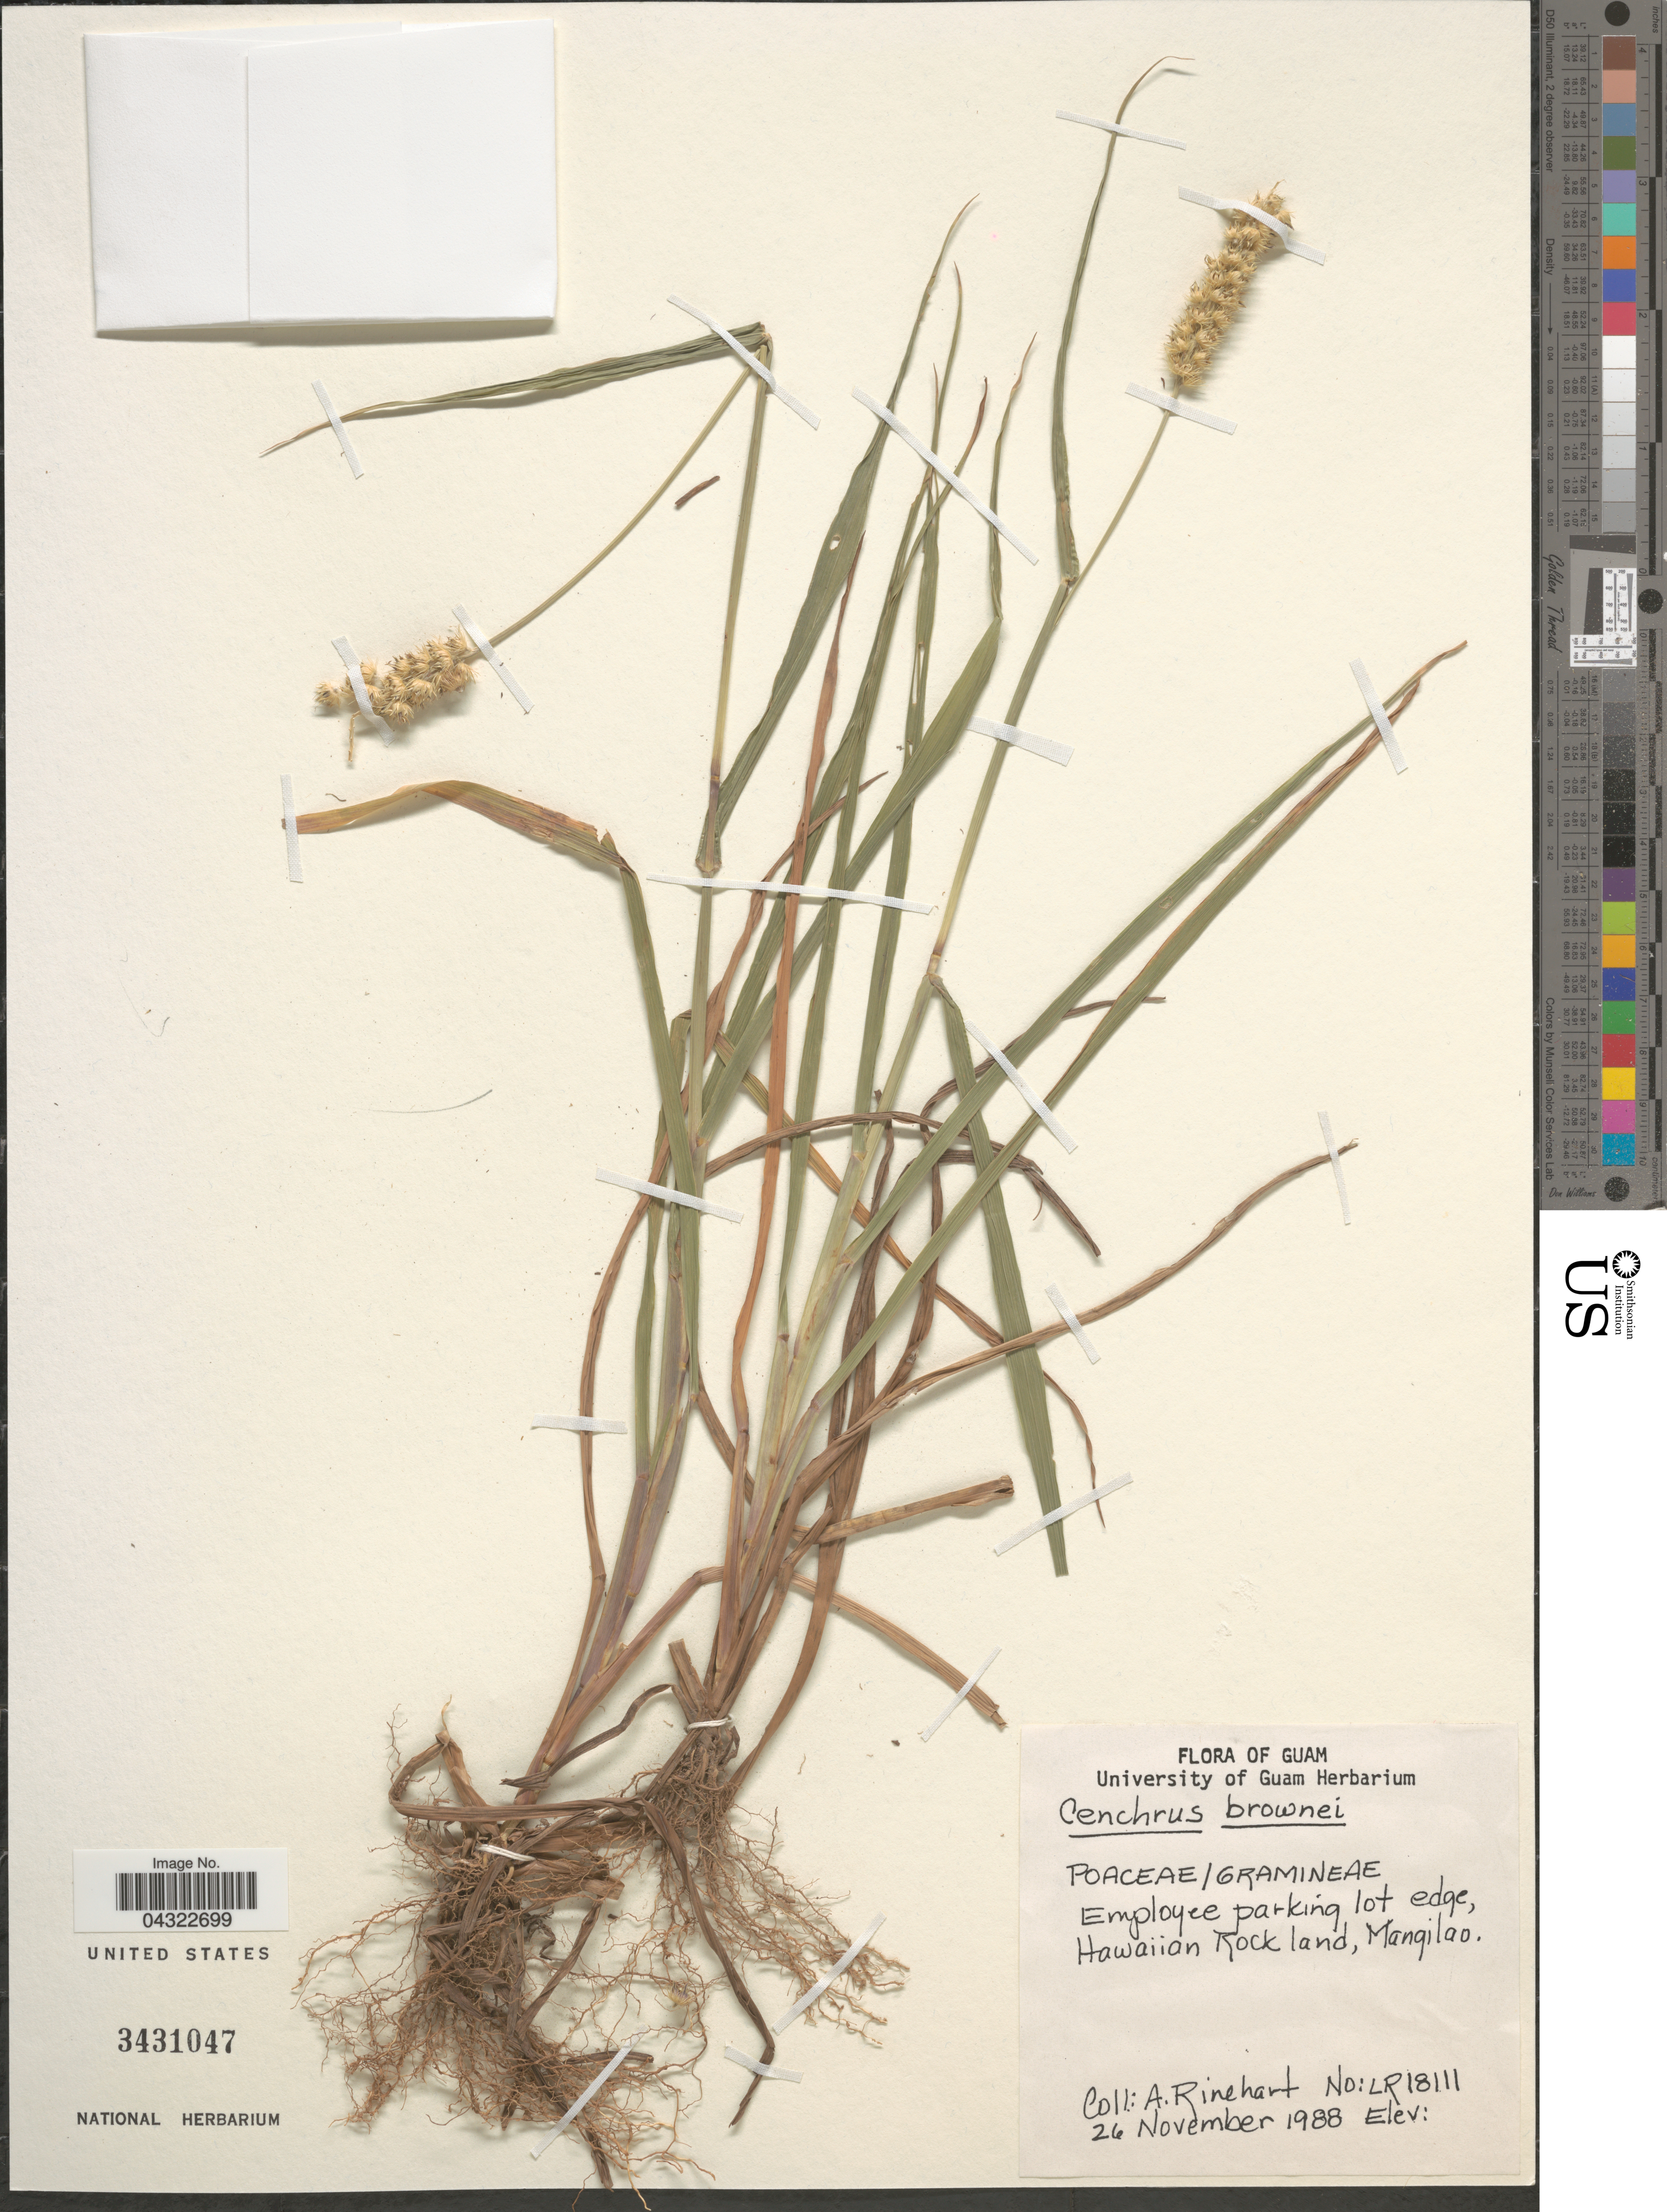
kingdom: Plantae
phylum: Tracheophyta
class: Liliopsida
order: Poales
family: Poaceae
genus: Cenchrus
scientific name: Cenchrus brownii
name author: Roem. & Schult.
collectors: A. Rinehart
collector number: LR18111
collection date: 1988-11-26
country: Guam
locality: Employee parking lot edge, Hawaiian Rockland, Mangilao.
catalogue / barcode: US 3431047